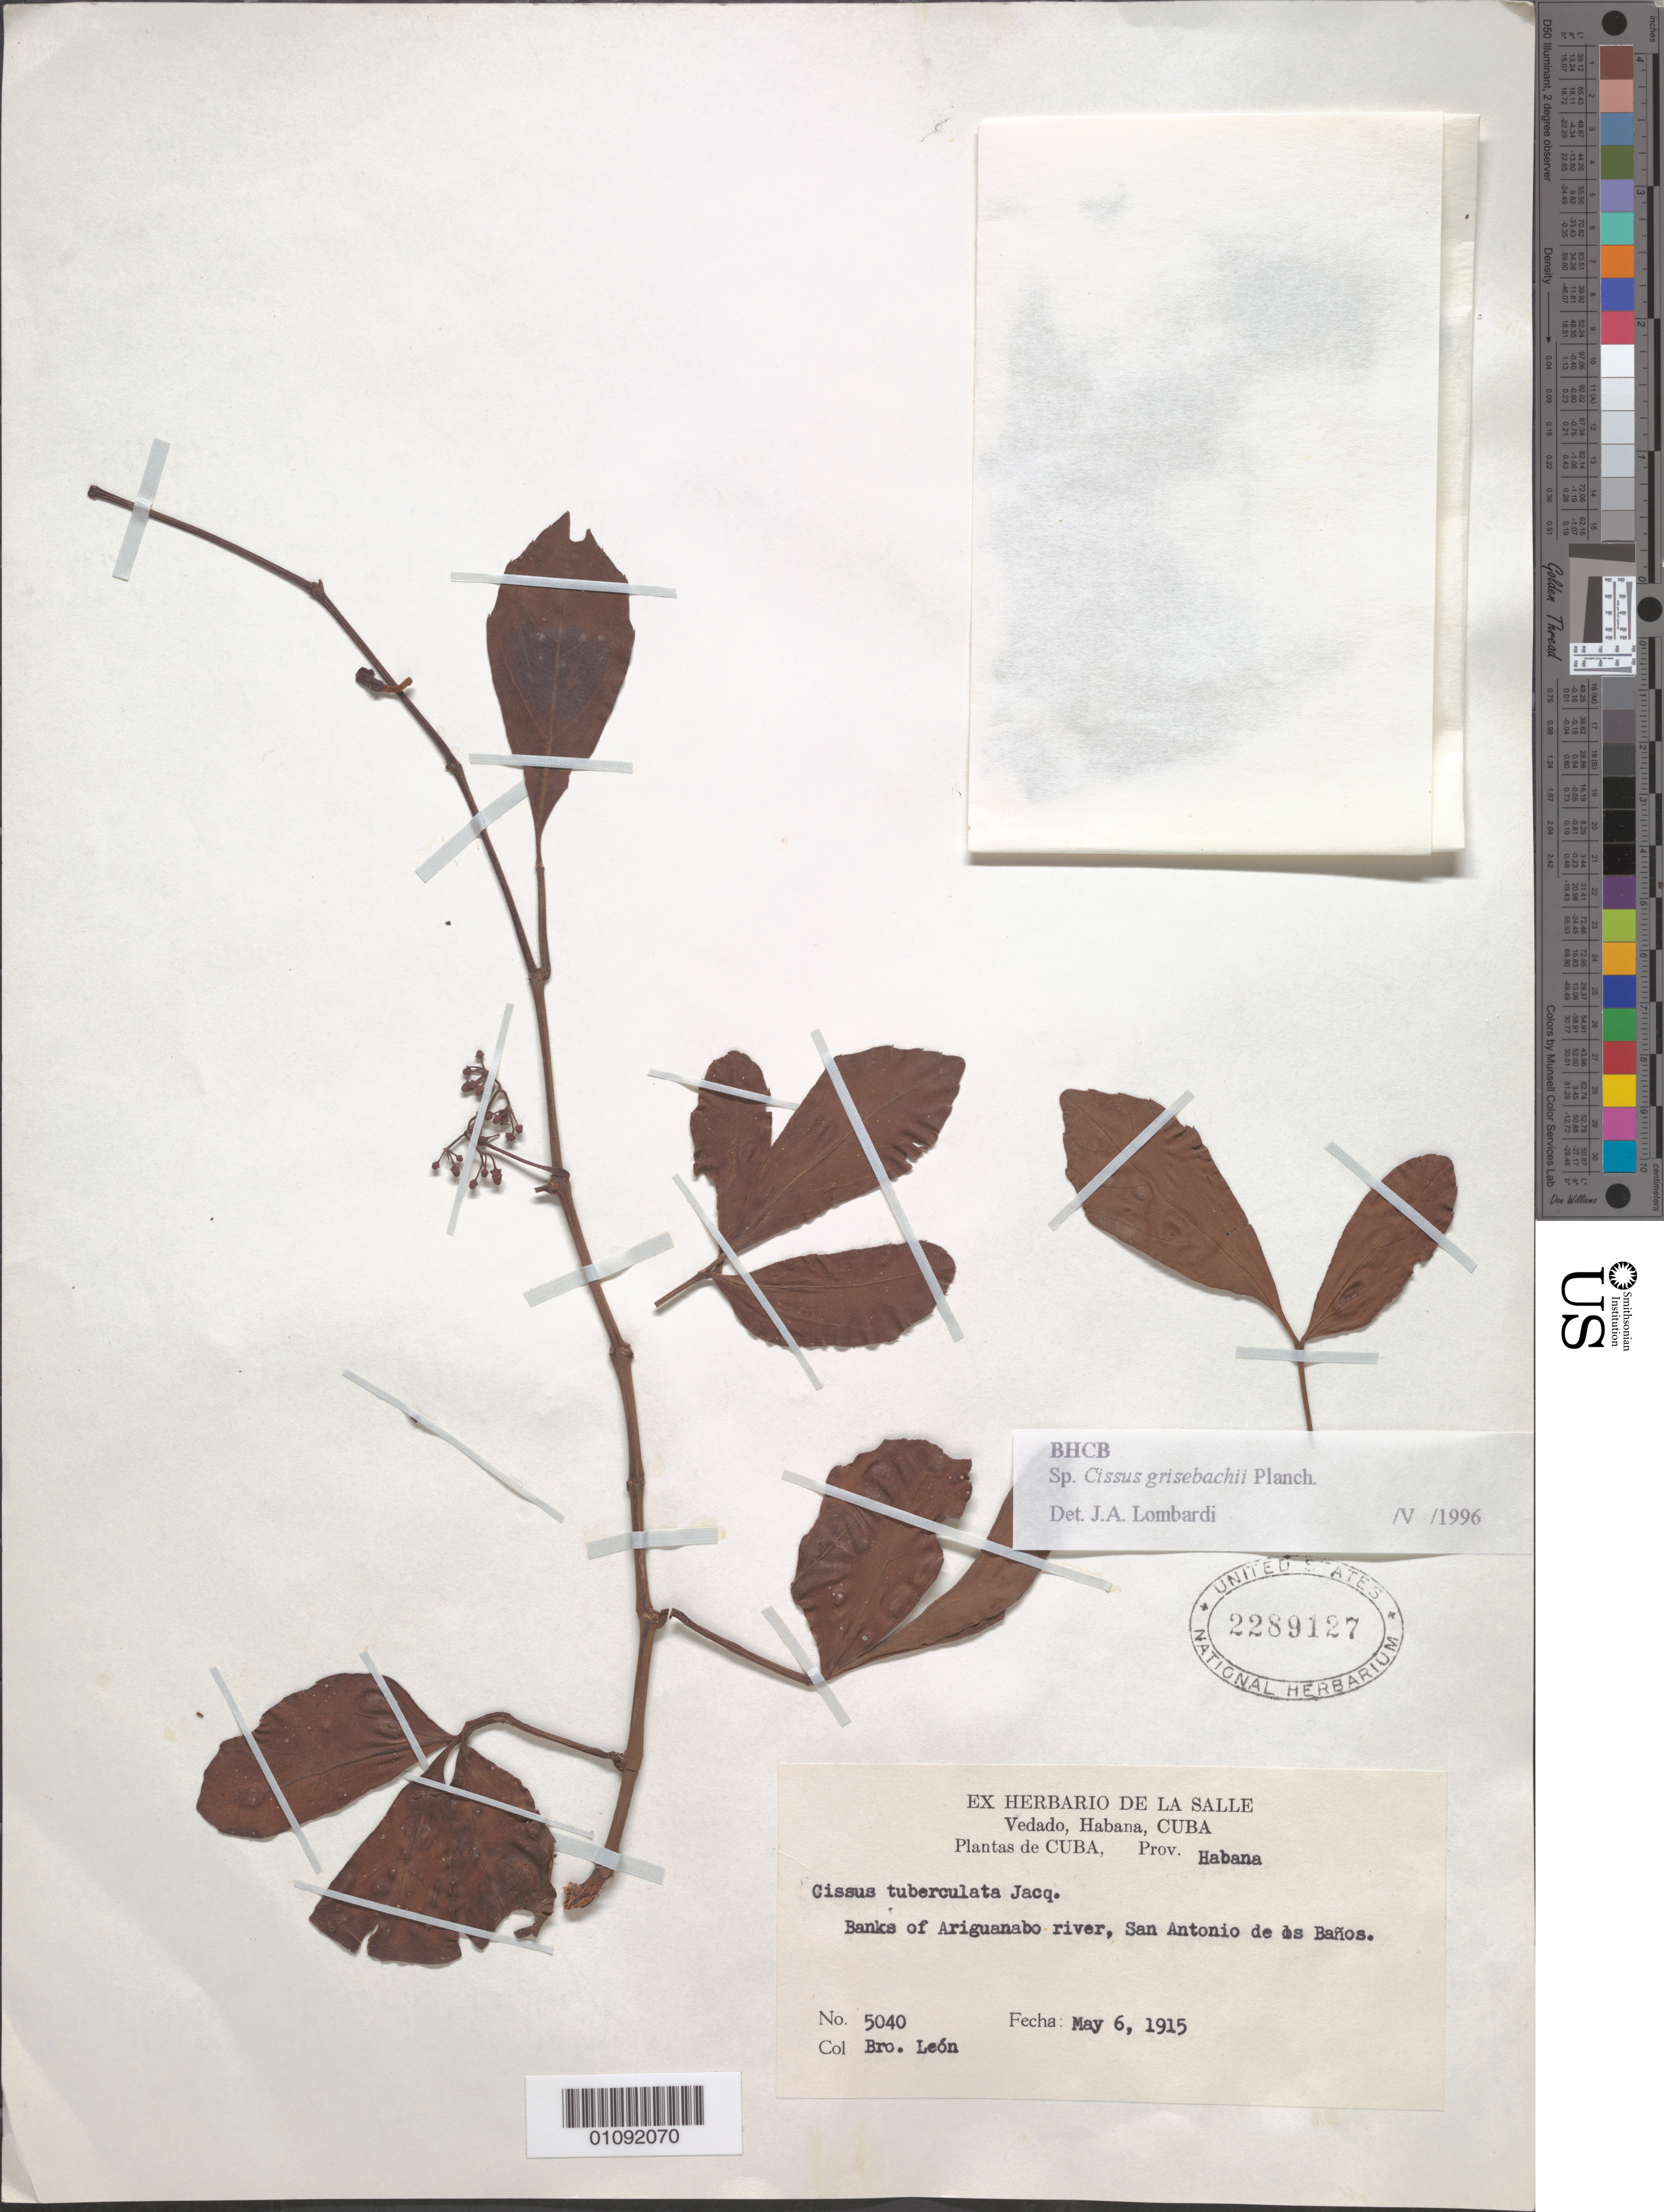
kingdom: Plantae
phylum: Tracheophyta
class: Magnoliopsida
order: Vitales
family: Vitaceae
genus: Cissus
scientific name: Cissus grisebachii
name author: Planch.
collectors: Bro. León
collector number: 5040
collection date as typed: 06 May 1915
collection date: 1915-05-06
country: Cuba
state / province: Artemisa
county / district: Municipio de San Antonio de los Baños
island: Cuba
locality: San Antonio de los Baños, Banks of Ariguanabo river. [Havana]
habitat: River bank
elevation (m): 60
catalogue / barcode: US 2289127